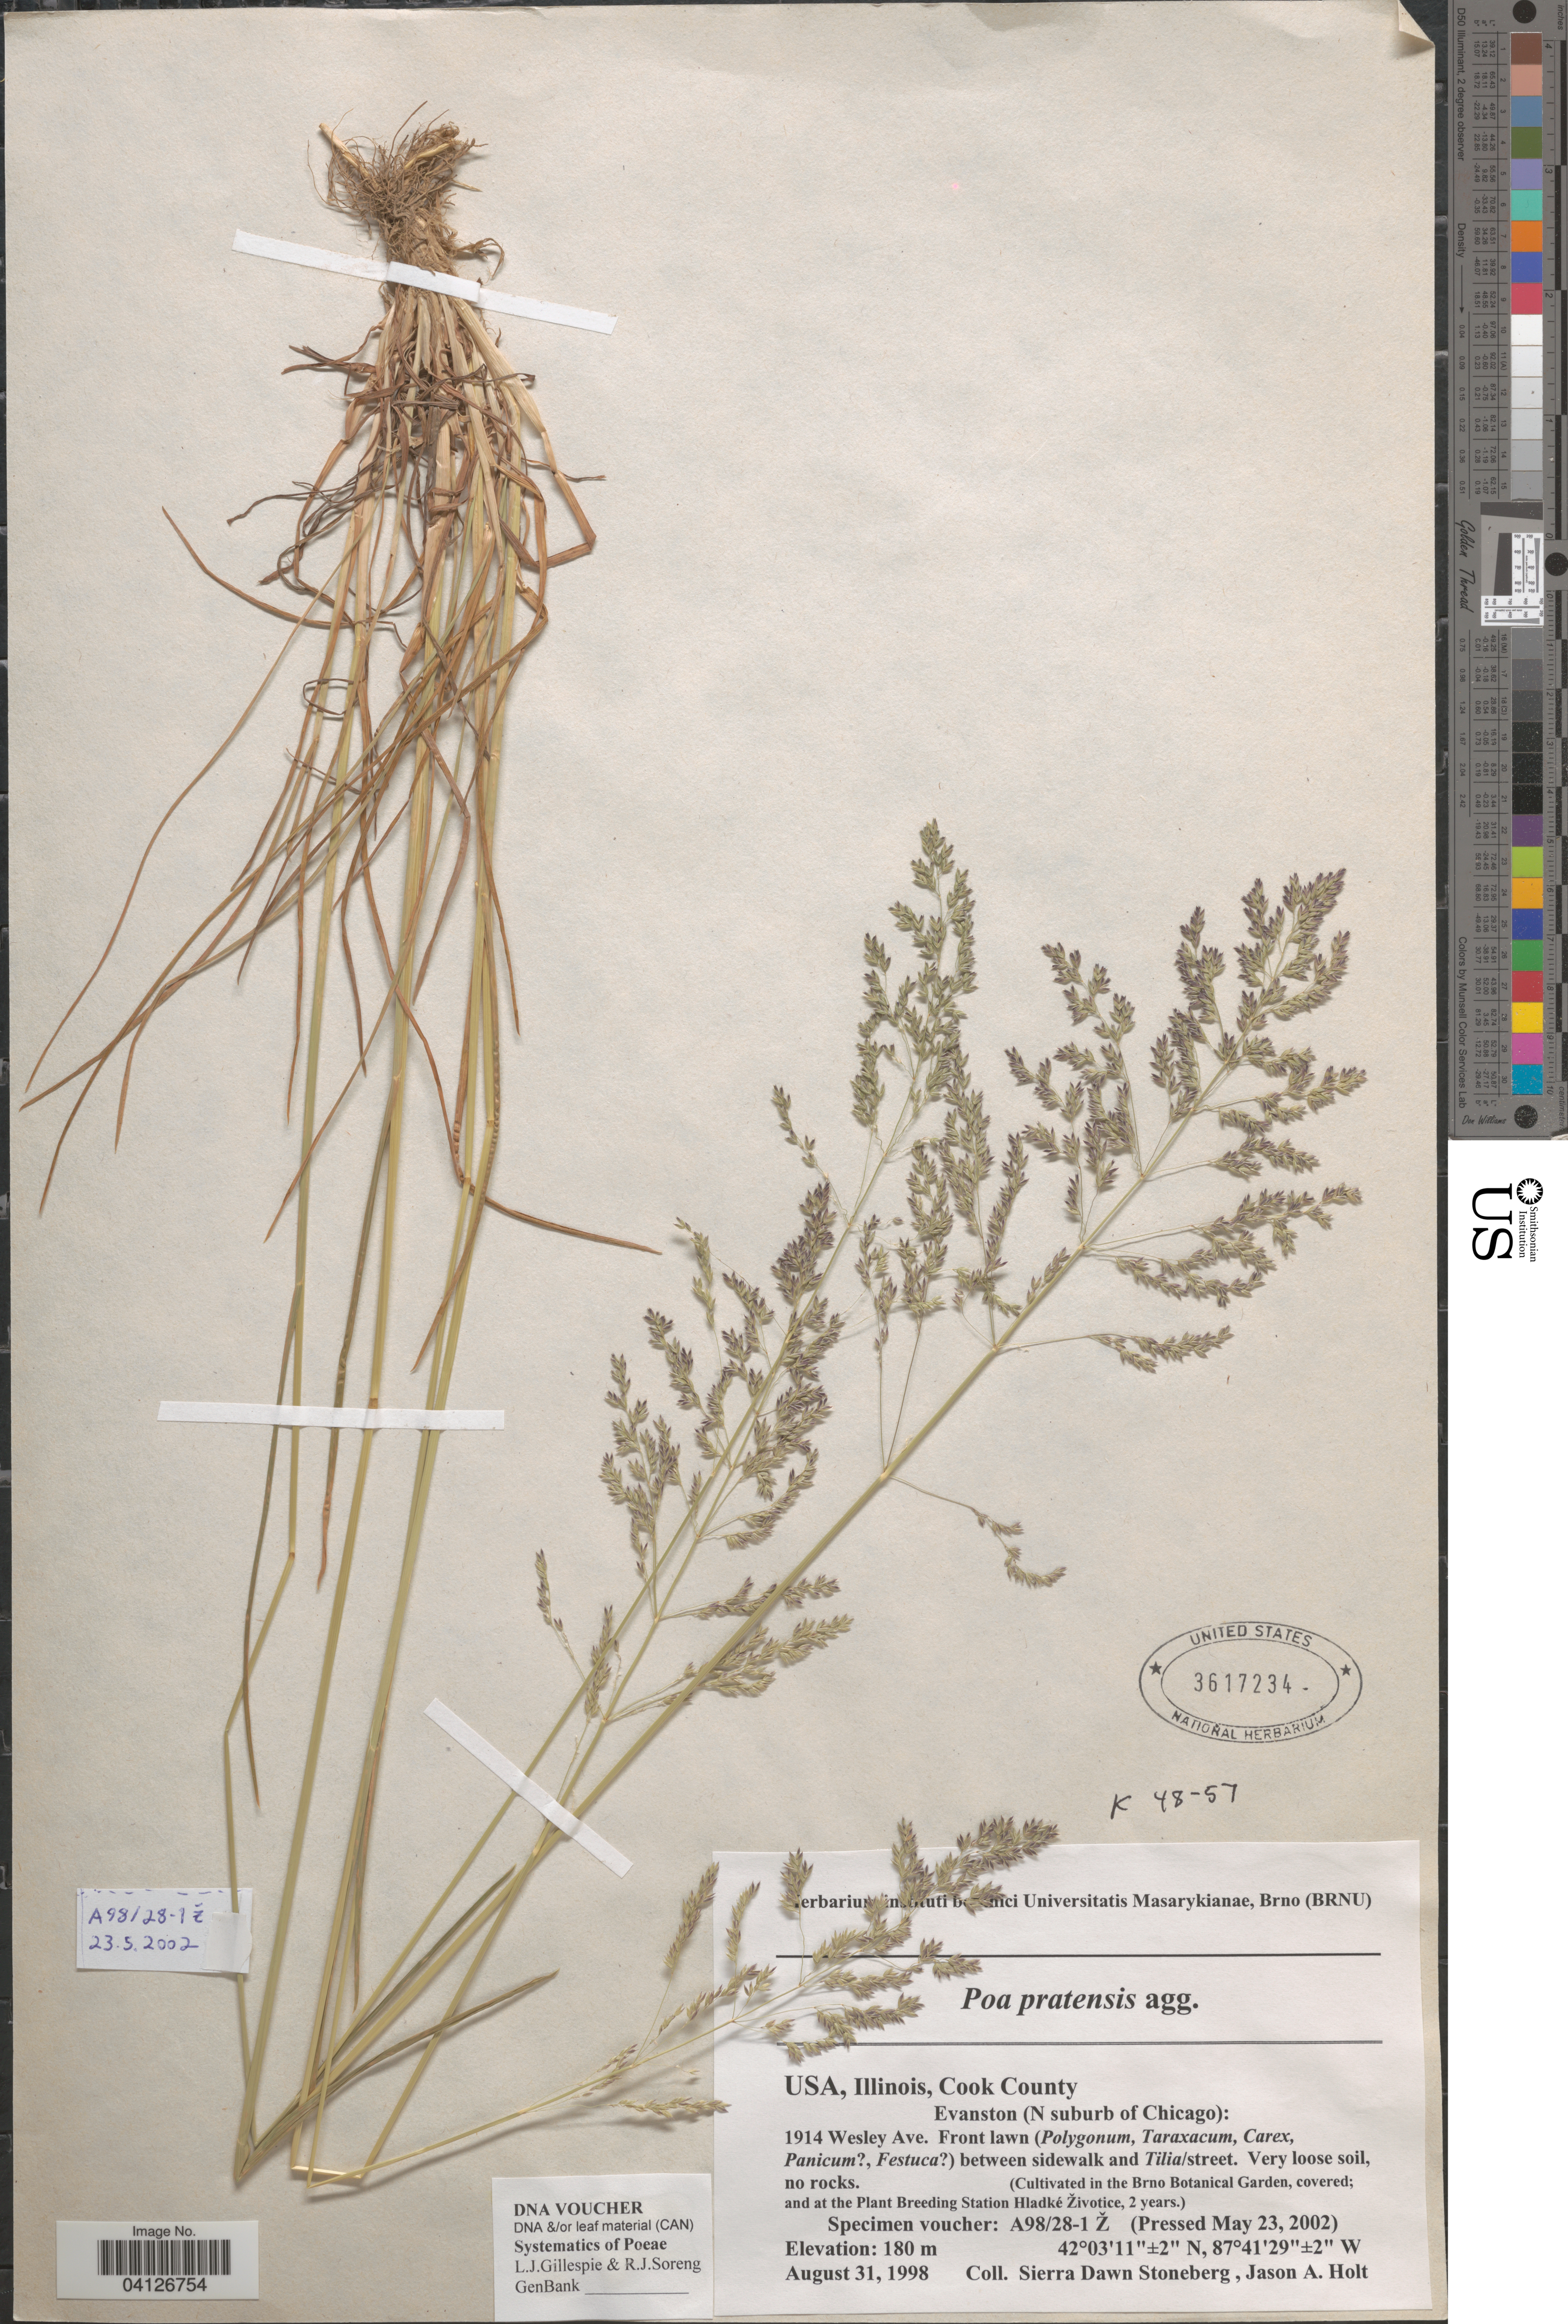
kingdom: Plantae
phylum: Tracheophyta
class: Liliopsida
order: Poales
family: Poaceae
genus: Poa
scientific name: Poa pratensis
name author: L.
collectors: S. D. Stoneberg-Holt & P. Bures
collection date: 2002-05-23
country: Czechia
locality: (Cultivated in the Brno Botanical Garden, covered; and at the Plant Breeding Station Hladké Životice, 2 years.).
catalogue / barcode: US 3617234